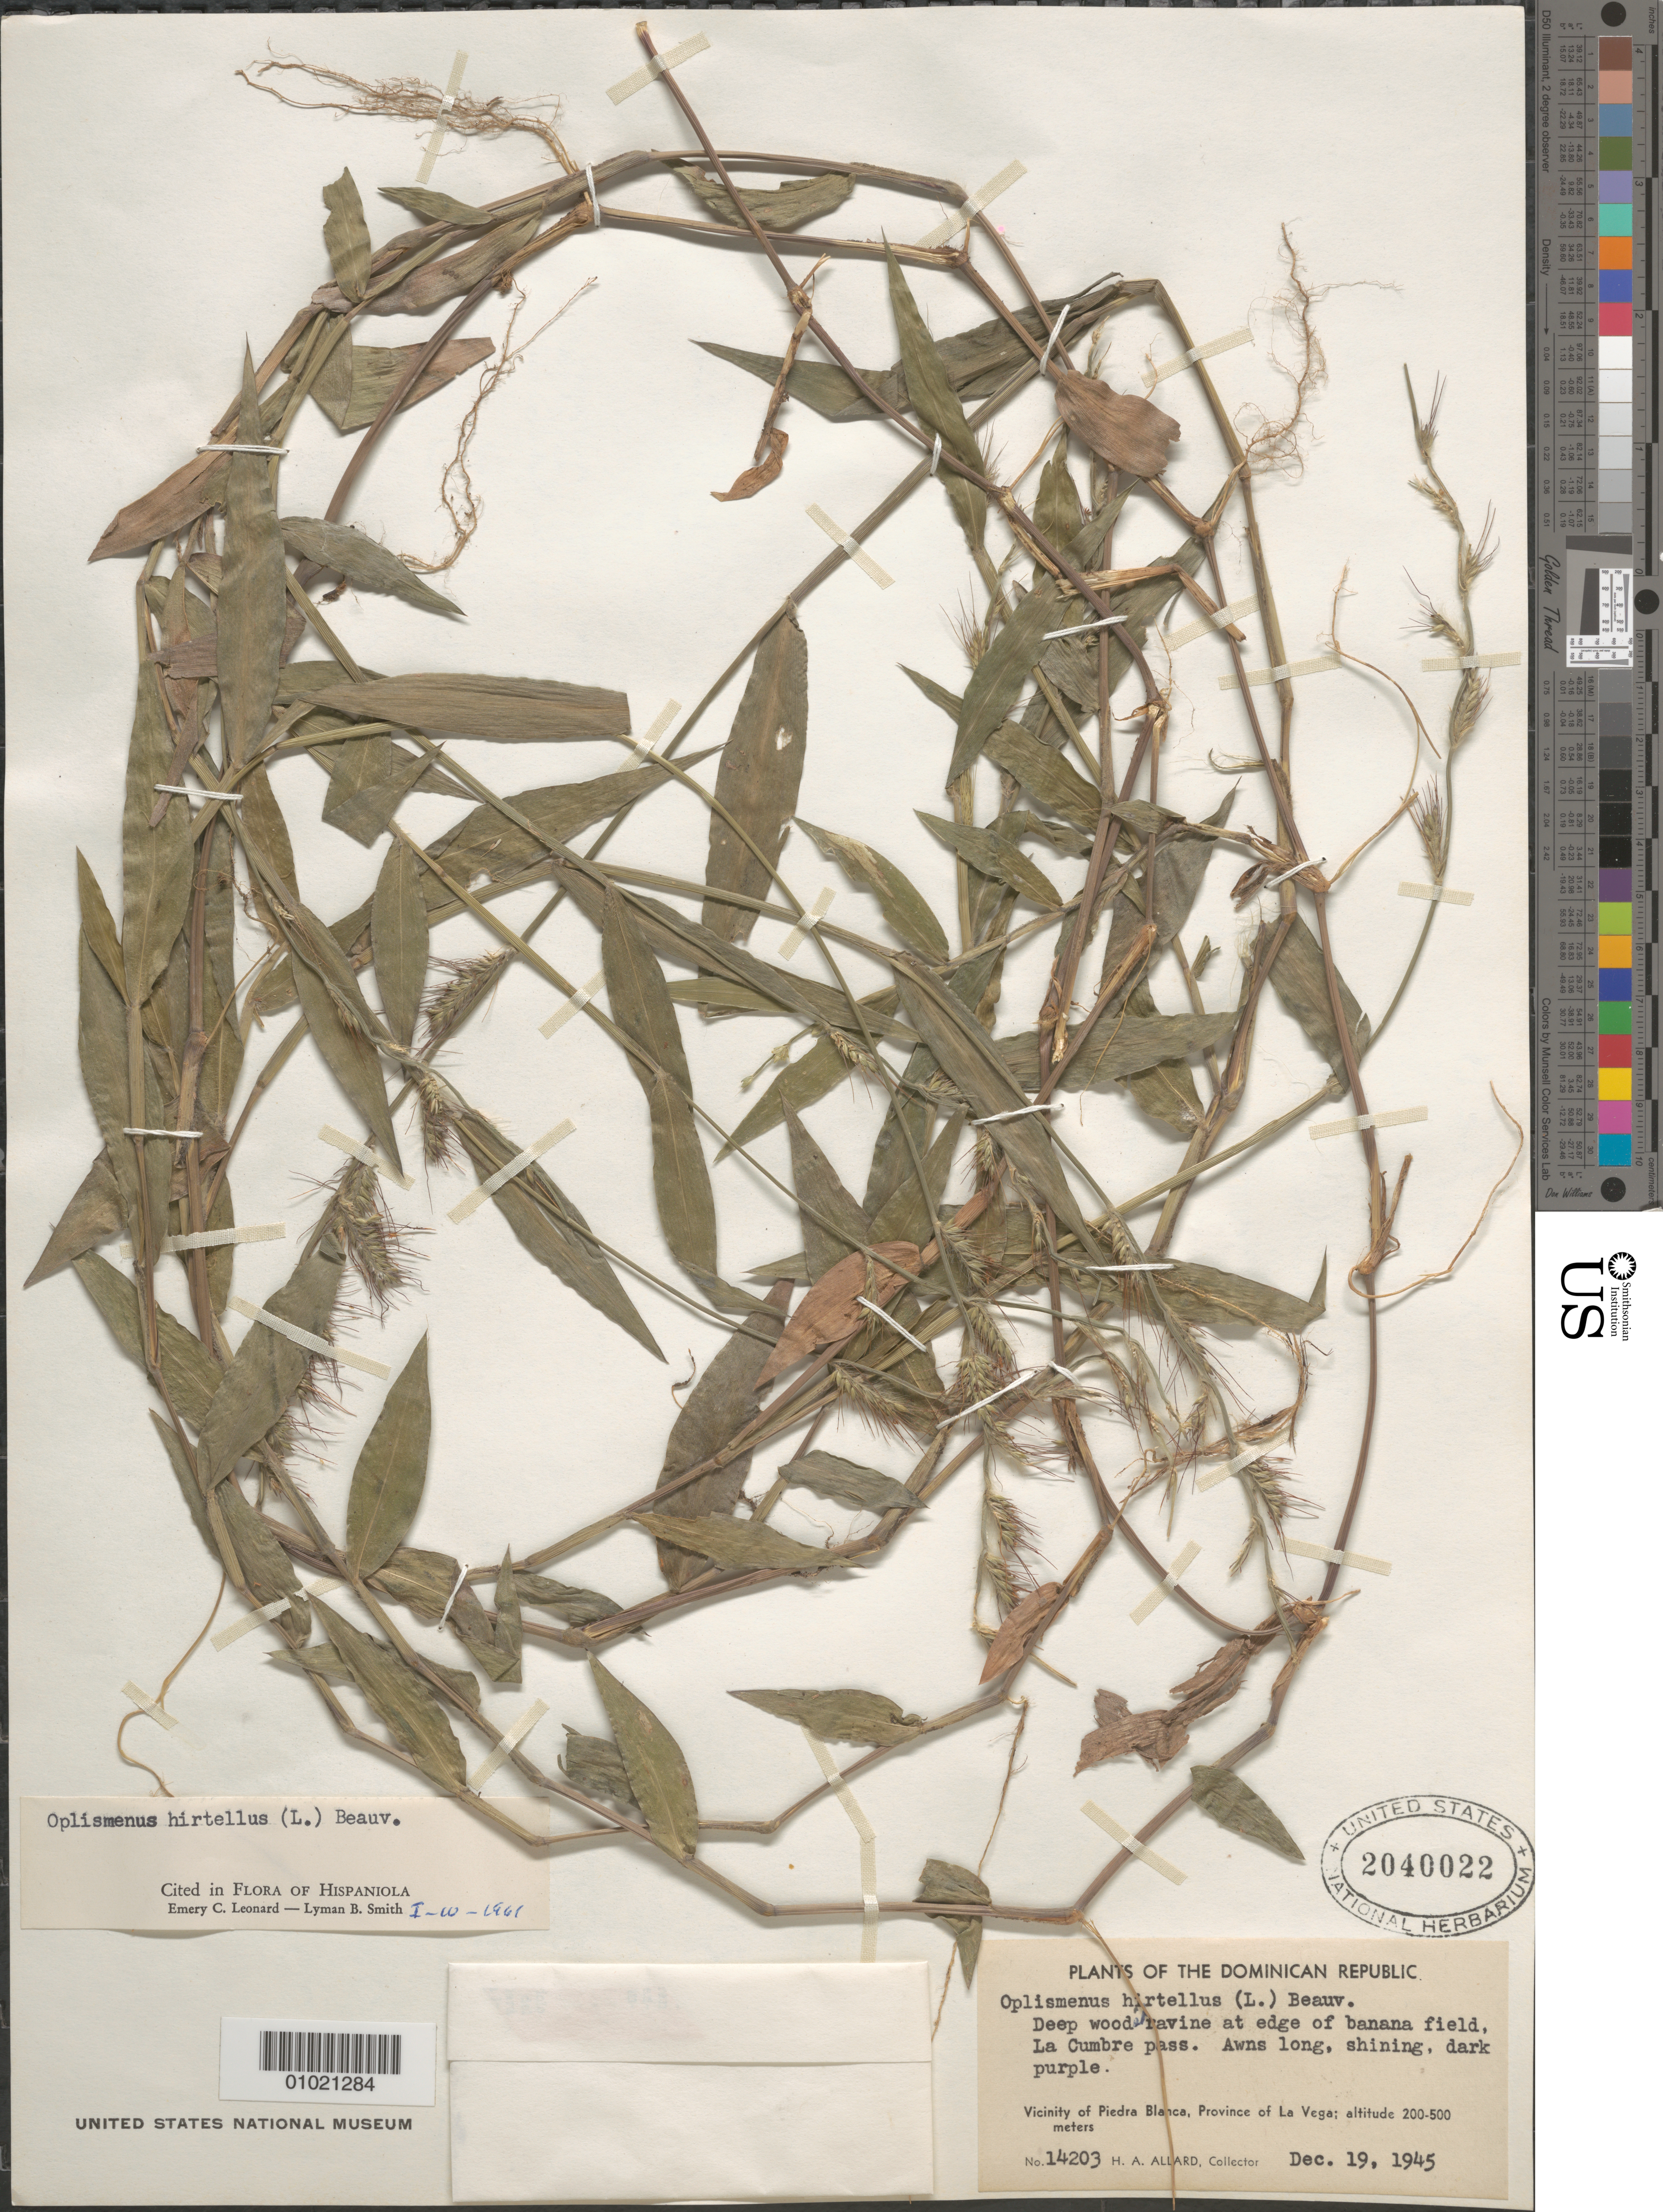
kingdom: Plantae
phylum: Tracheophyta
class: Liliopsida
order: Poales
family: Poaceae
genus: Oplismenus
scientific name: Oplismenus hirtellus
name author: (L.) P. Beauv.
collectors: H. A. Allard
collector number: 14203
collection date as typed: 19 Dec 1945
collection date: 1945-12-19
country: Dominican Republic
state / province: La Vega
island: Hispaniola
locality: Vicinity of Piedra Blanca. Deep wooded ravine at edge of banana field, La Cumbre pass.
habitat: deep wood ravine at edge of banana field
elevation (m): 200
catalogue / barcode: US 2040022